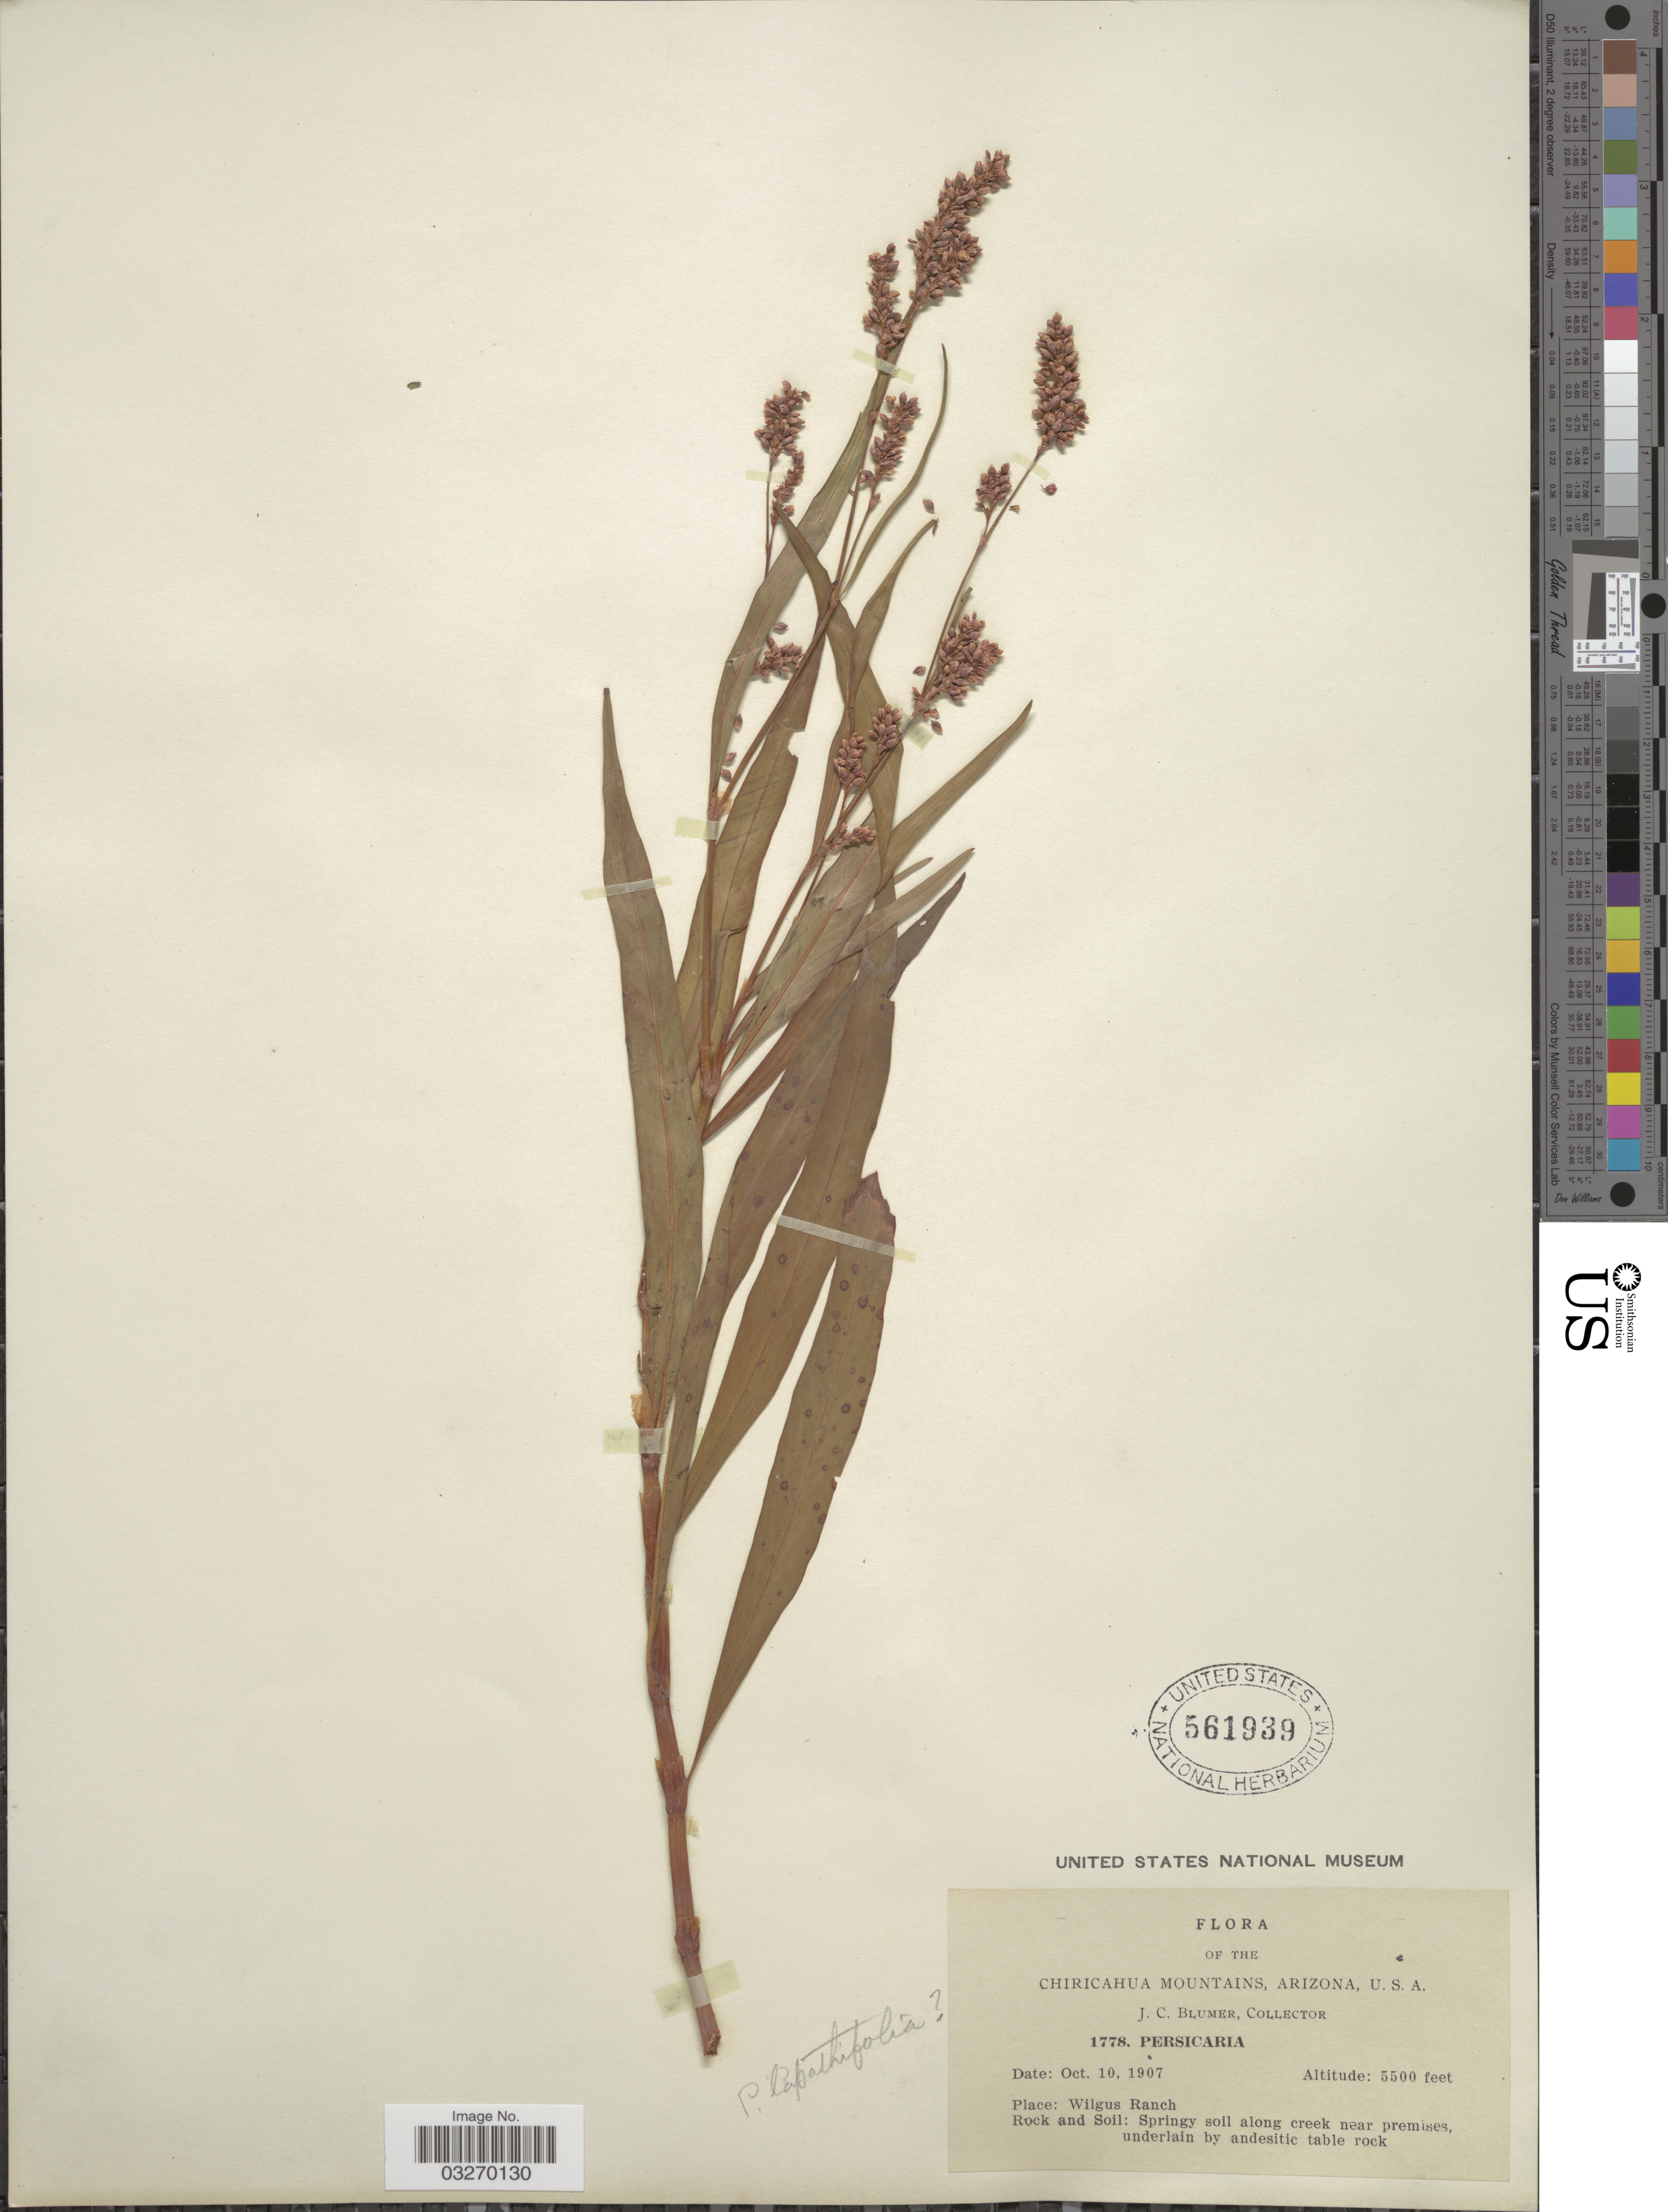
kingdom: Plantae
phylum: Tracheophyta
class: Magnoliopsida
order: Caryophyllales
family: Polygonaceae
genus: Persicaria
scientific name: Persicaria hydropiperoides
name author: (Michx.) Small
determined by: Atha, D. E.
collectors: J. C. Blumer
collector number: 1778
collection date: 1907-10-10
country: United States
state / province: Arizona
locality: Chiricahua Mountains. Wilgus Ranch.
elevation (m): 1676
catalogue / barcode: US 561939